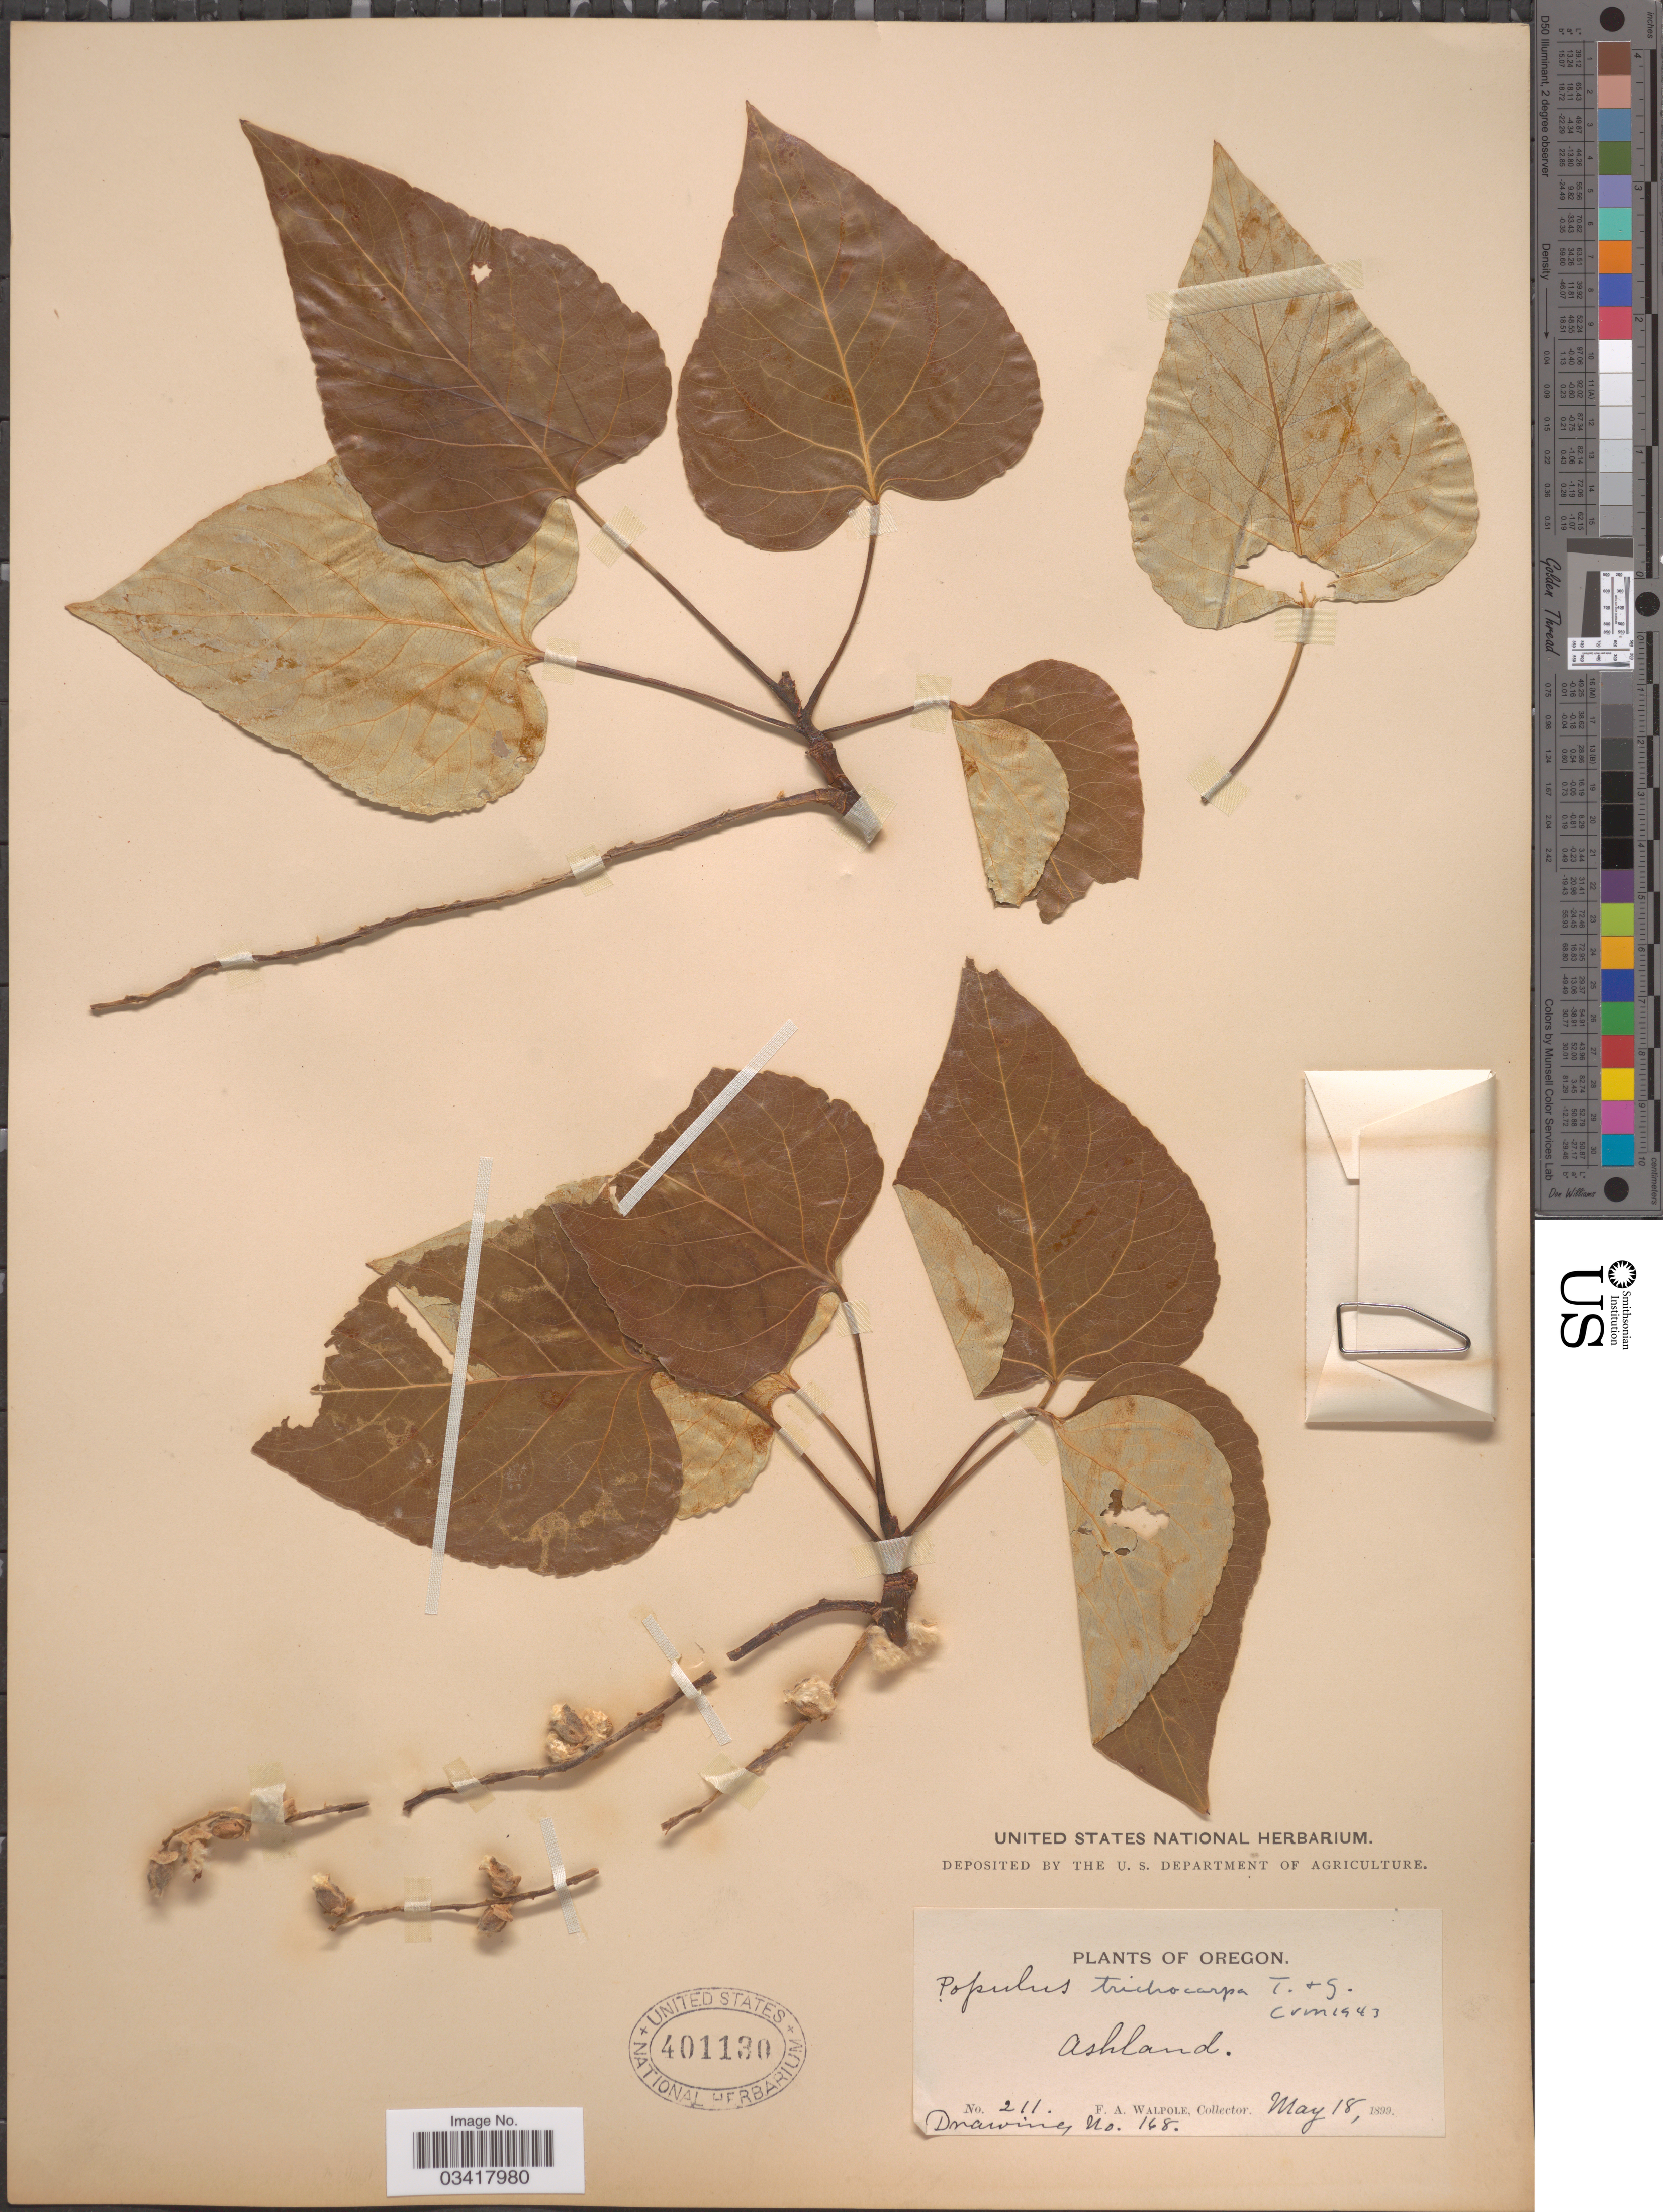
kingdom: Plantae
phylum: Tracheophyta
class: Magnoliopsida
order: Malpighiales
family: Salicaceae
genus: Populus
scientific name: Populus trichocarpa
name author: Torr. & A. Gray ex W. Hook.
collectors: F. Walpole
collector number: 211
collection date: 1899-05-18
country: United States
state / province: Oregon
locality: Ashland.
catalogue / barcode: US 401130